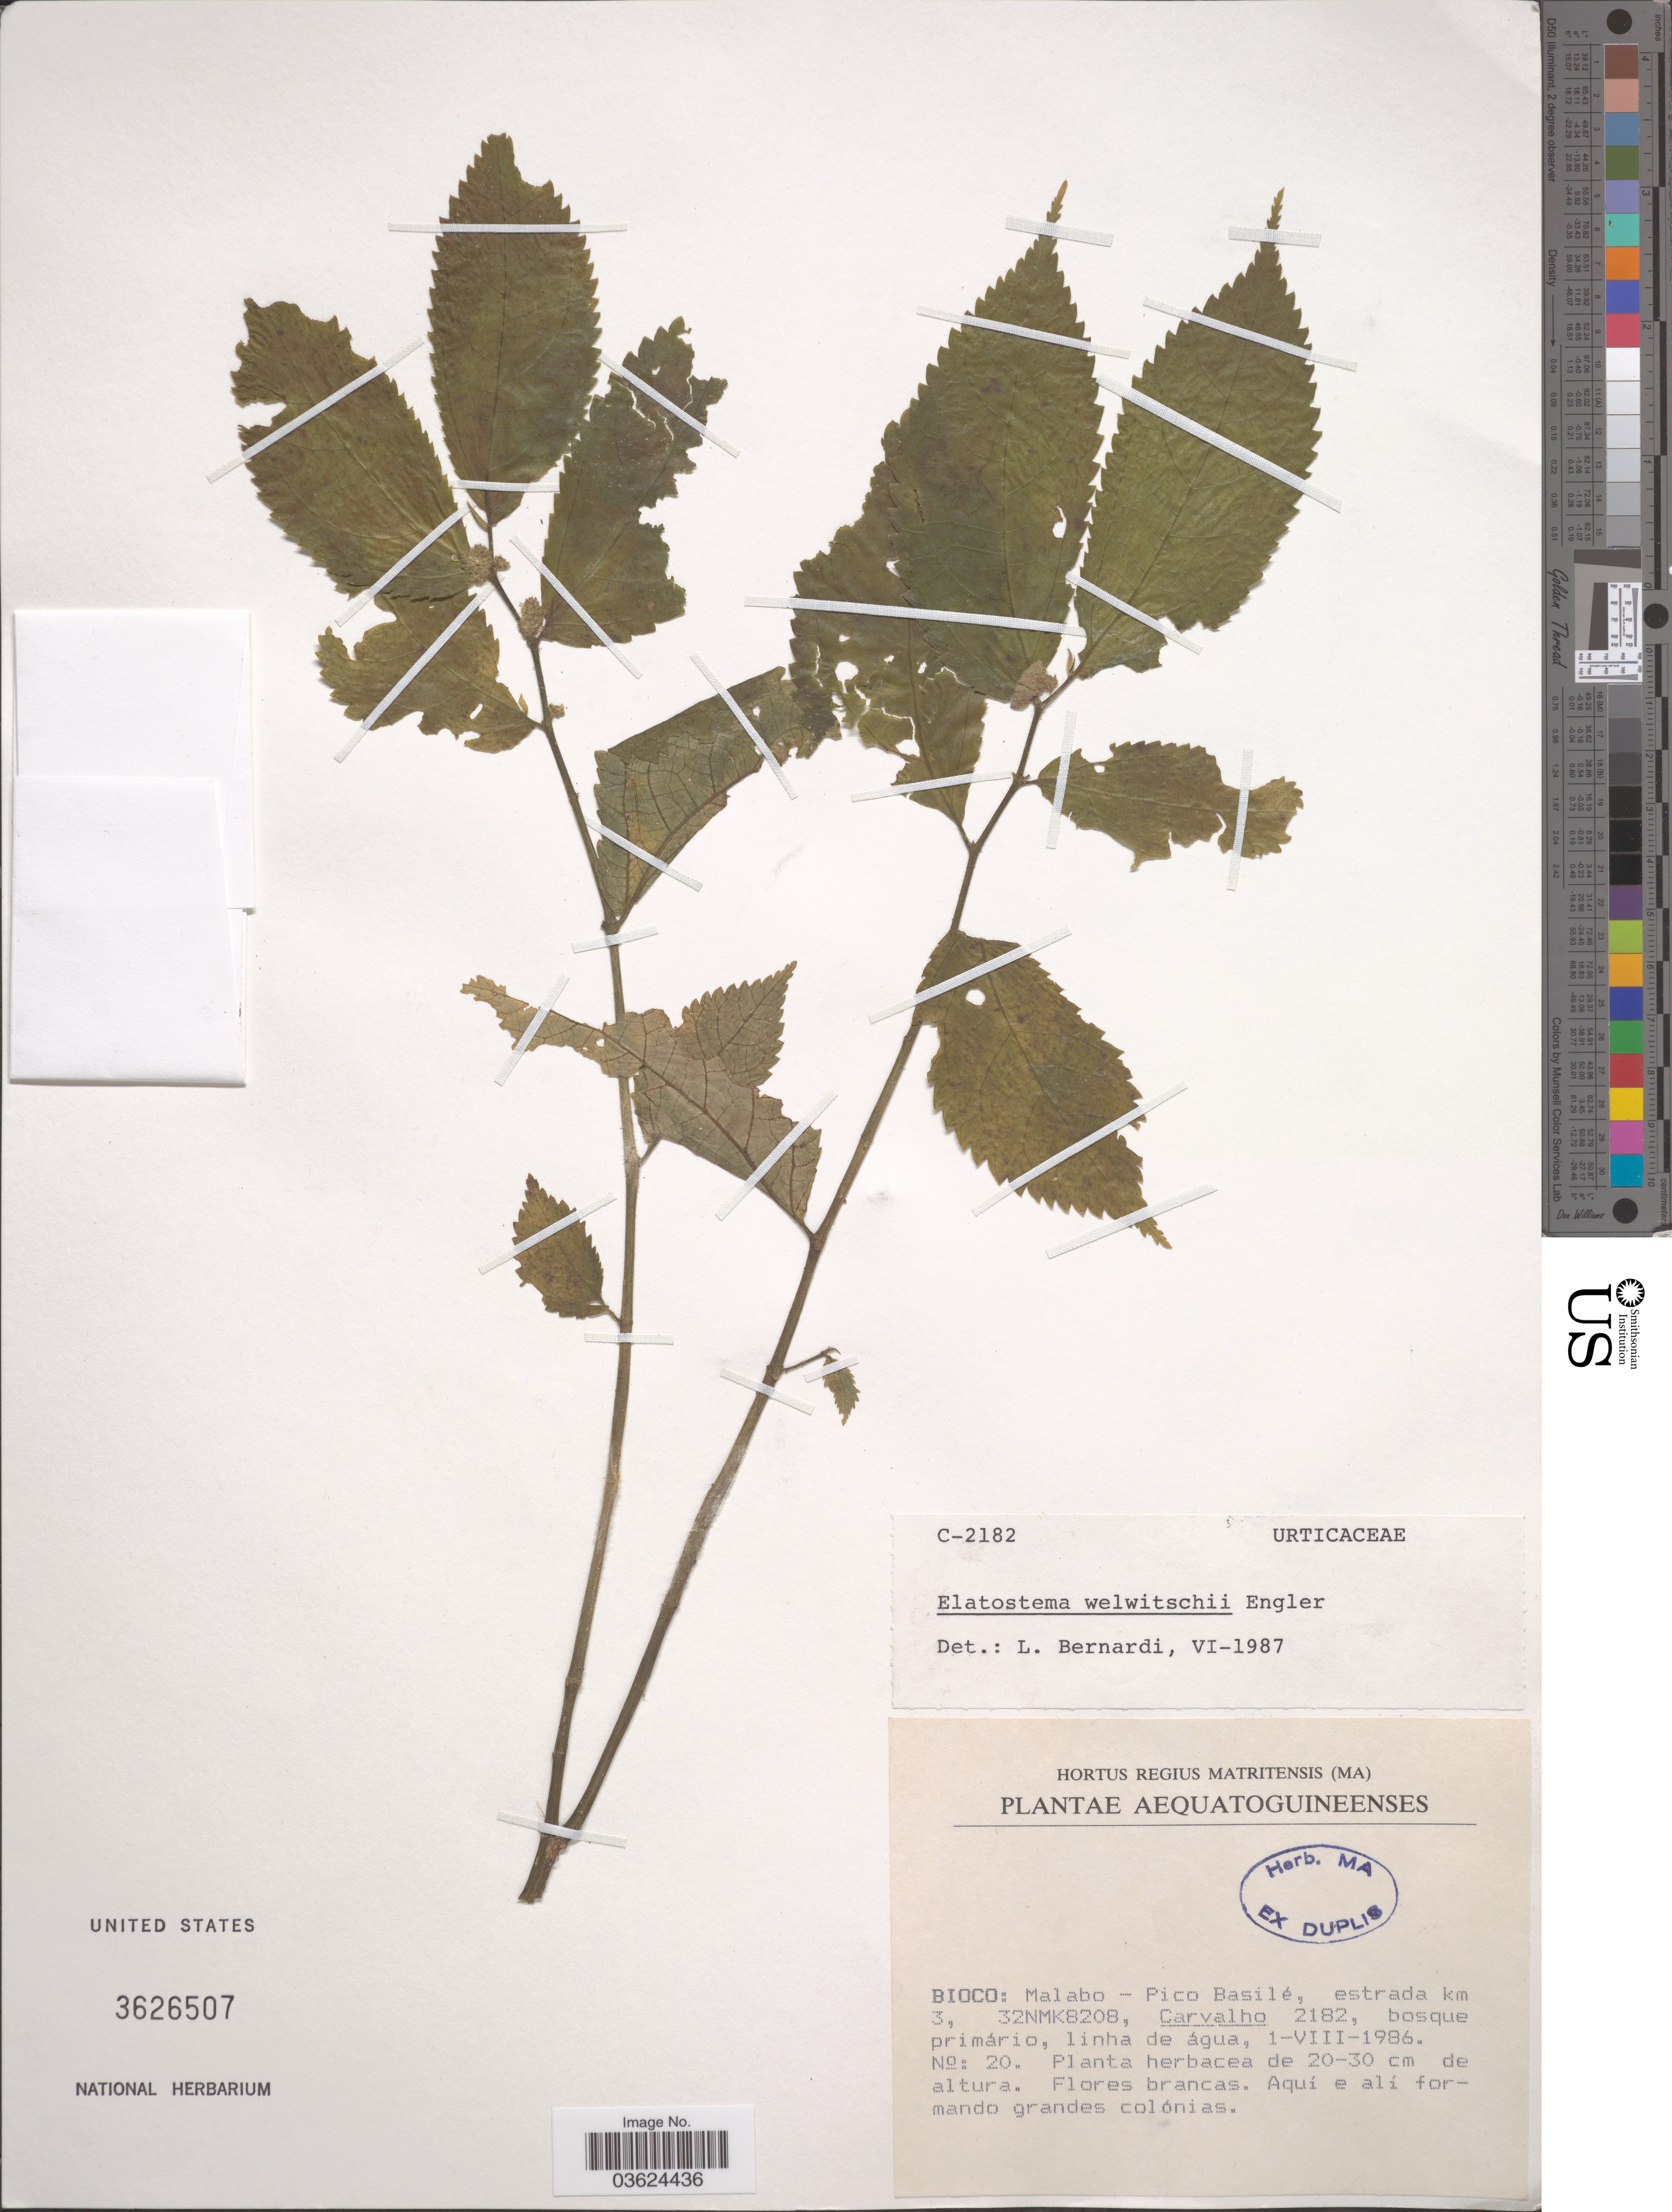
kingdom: Plantae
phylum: Tracheophyta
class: Magnoliopsida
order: Rosales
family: Urticaceae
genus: Elatostema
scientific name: Elatostema welwitschii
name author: Engl.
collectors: Carvalho, --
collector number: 2182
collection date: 1986-08-01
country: Equatorial Guinea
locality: Aequatoguineenses. Bioco: Malabo - Pico Basilé, estrada km 3, 32NMK8208.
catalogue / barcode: US 3626507